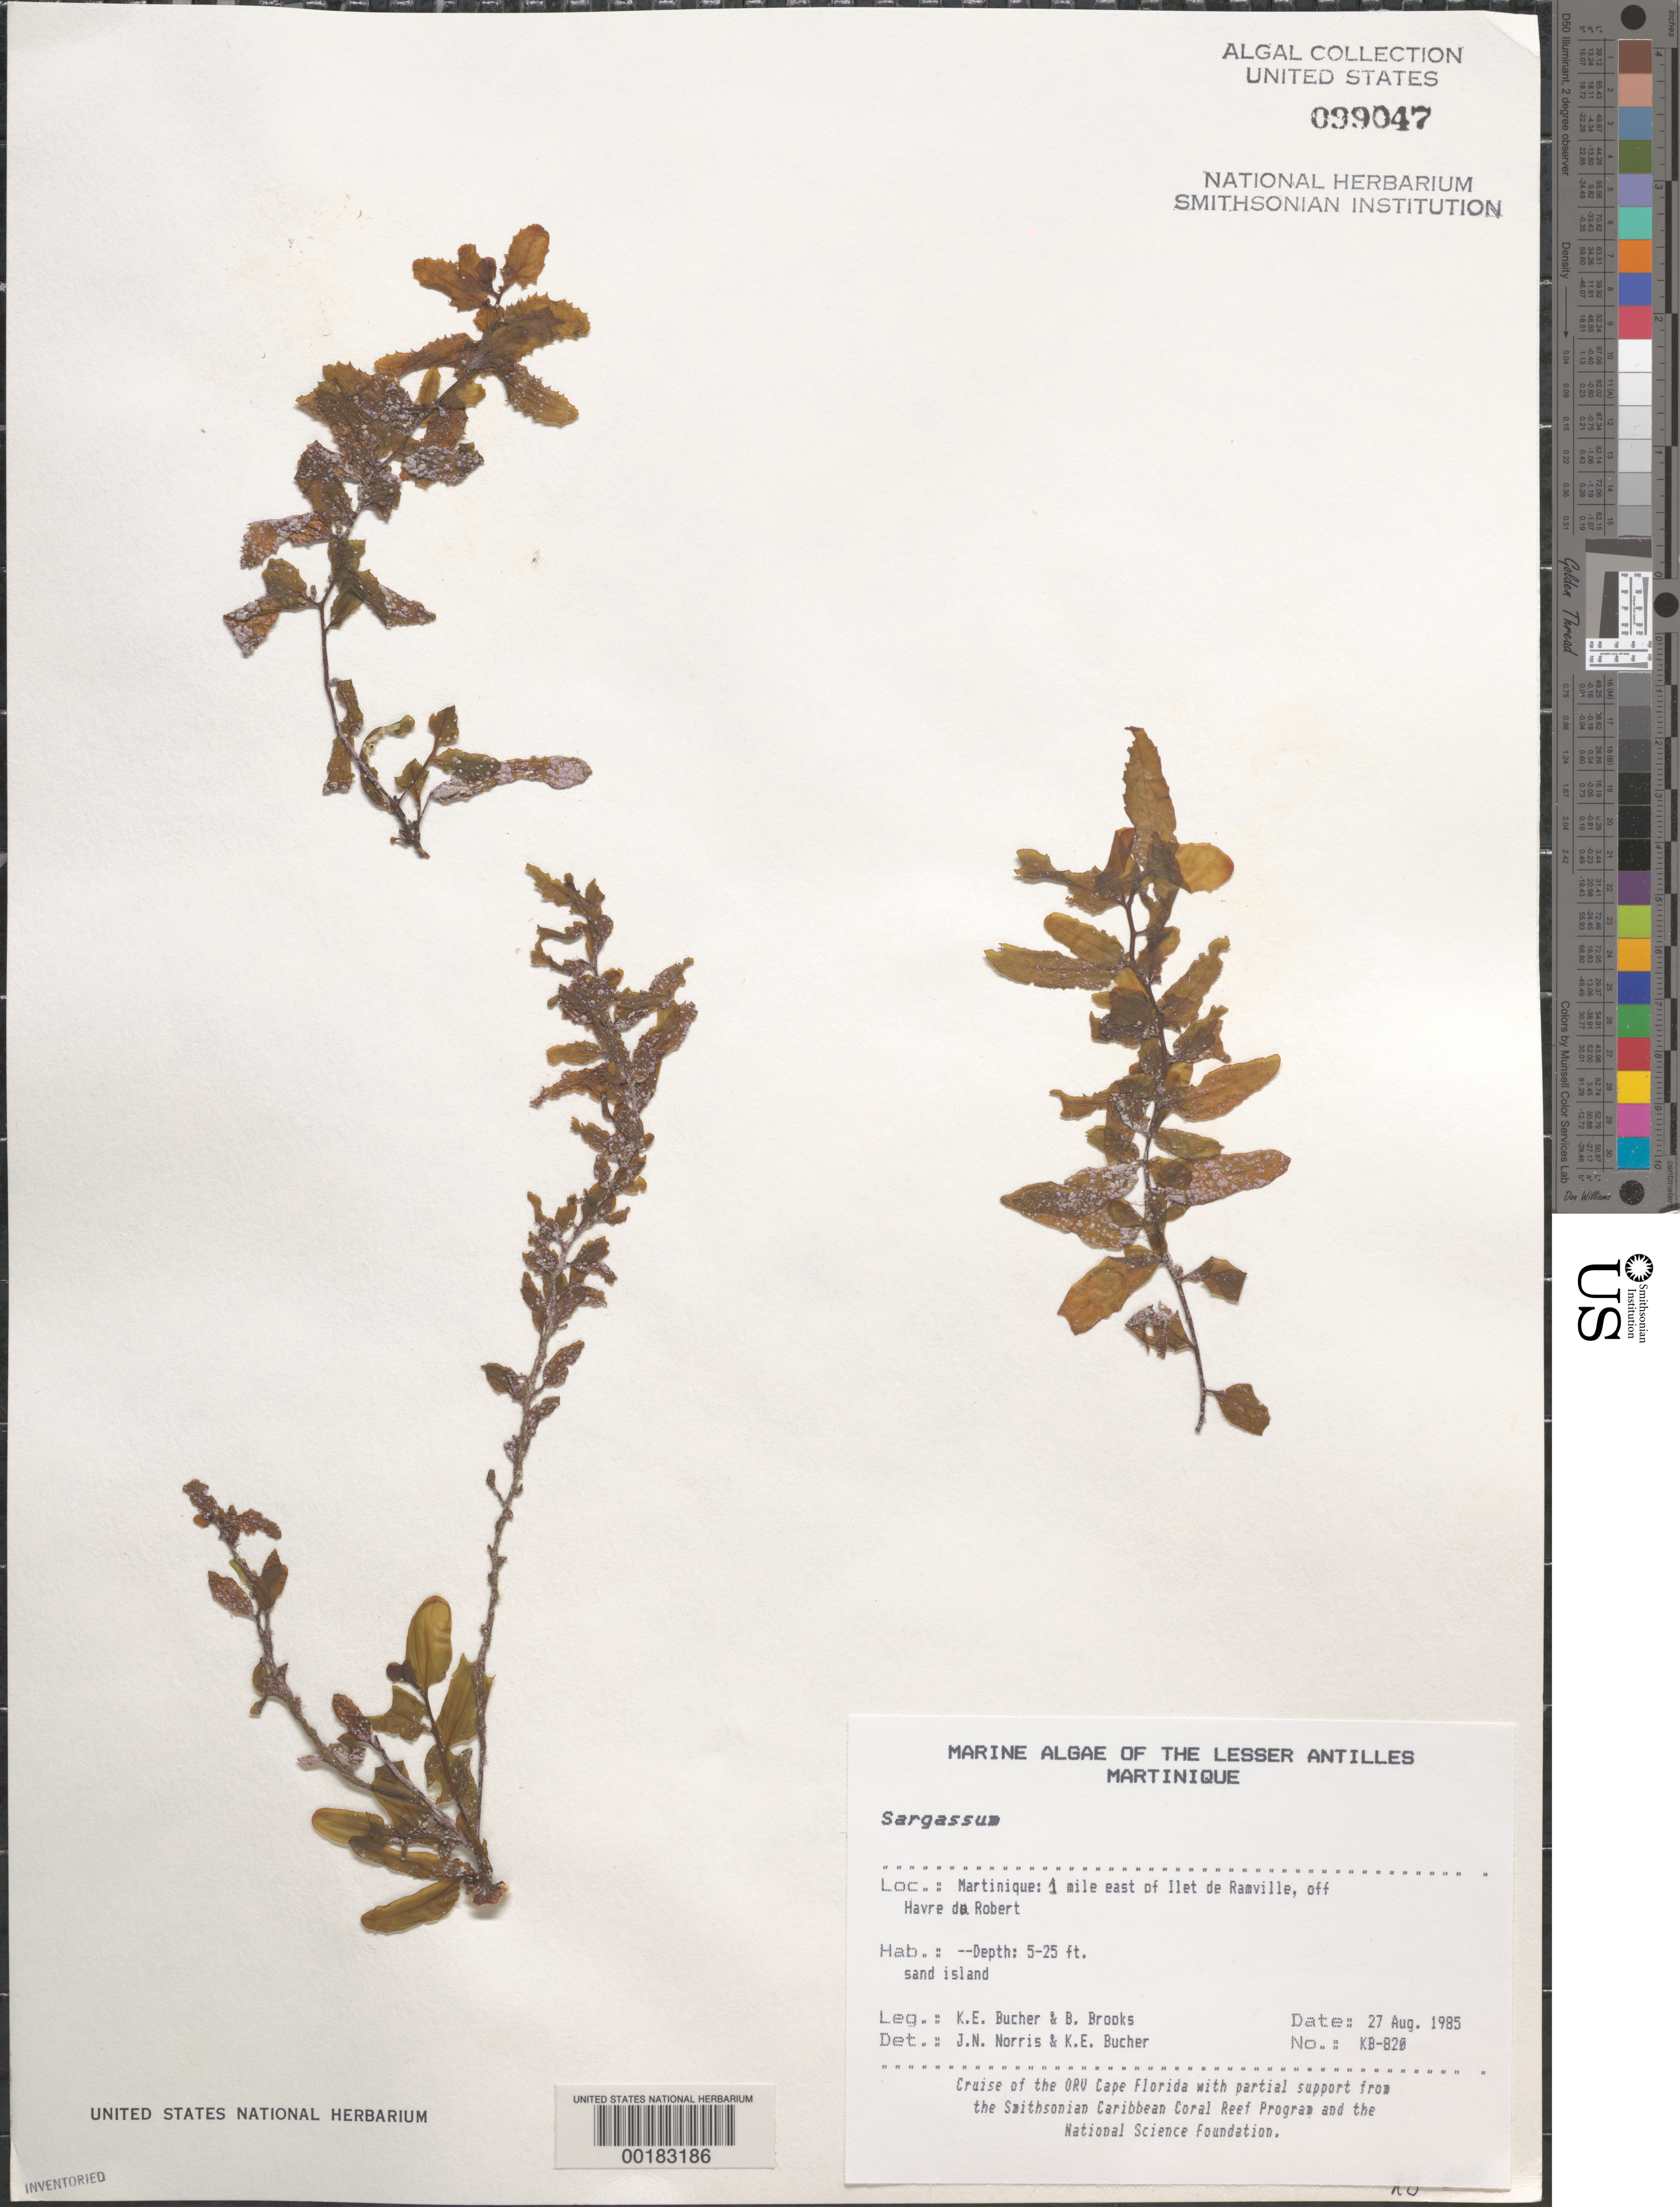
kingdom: Chromista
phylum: Ochrophyta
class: Phaeophyceae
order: Fucales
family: Sargassaceae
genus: Sargassum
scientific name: Sargassum sp.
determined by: Norris, J. N.; Bucher, K. E.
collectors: K. E. Bucher & B. Brooks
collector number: Kb-820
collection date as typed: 27 Aug 1985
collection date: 1985-08-27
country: Martinique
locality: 1 mile east of Ilet de Ramville, off Havre du Robert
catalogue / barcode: US 99047